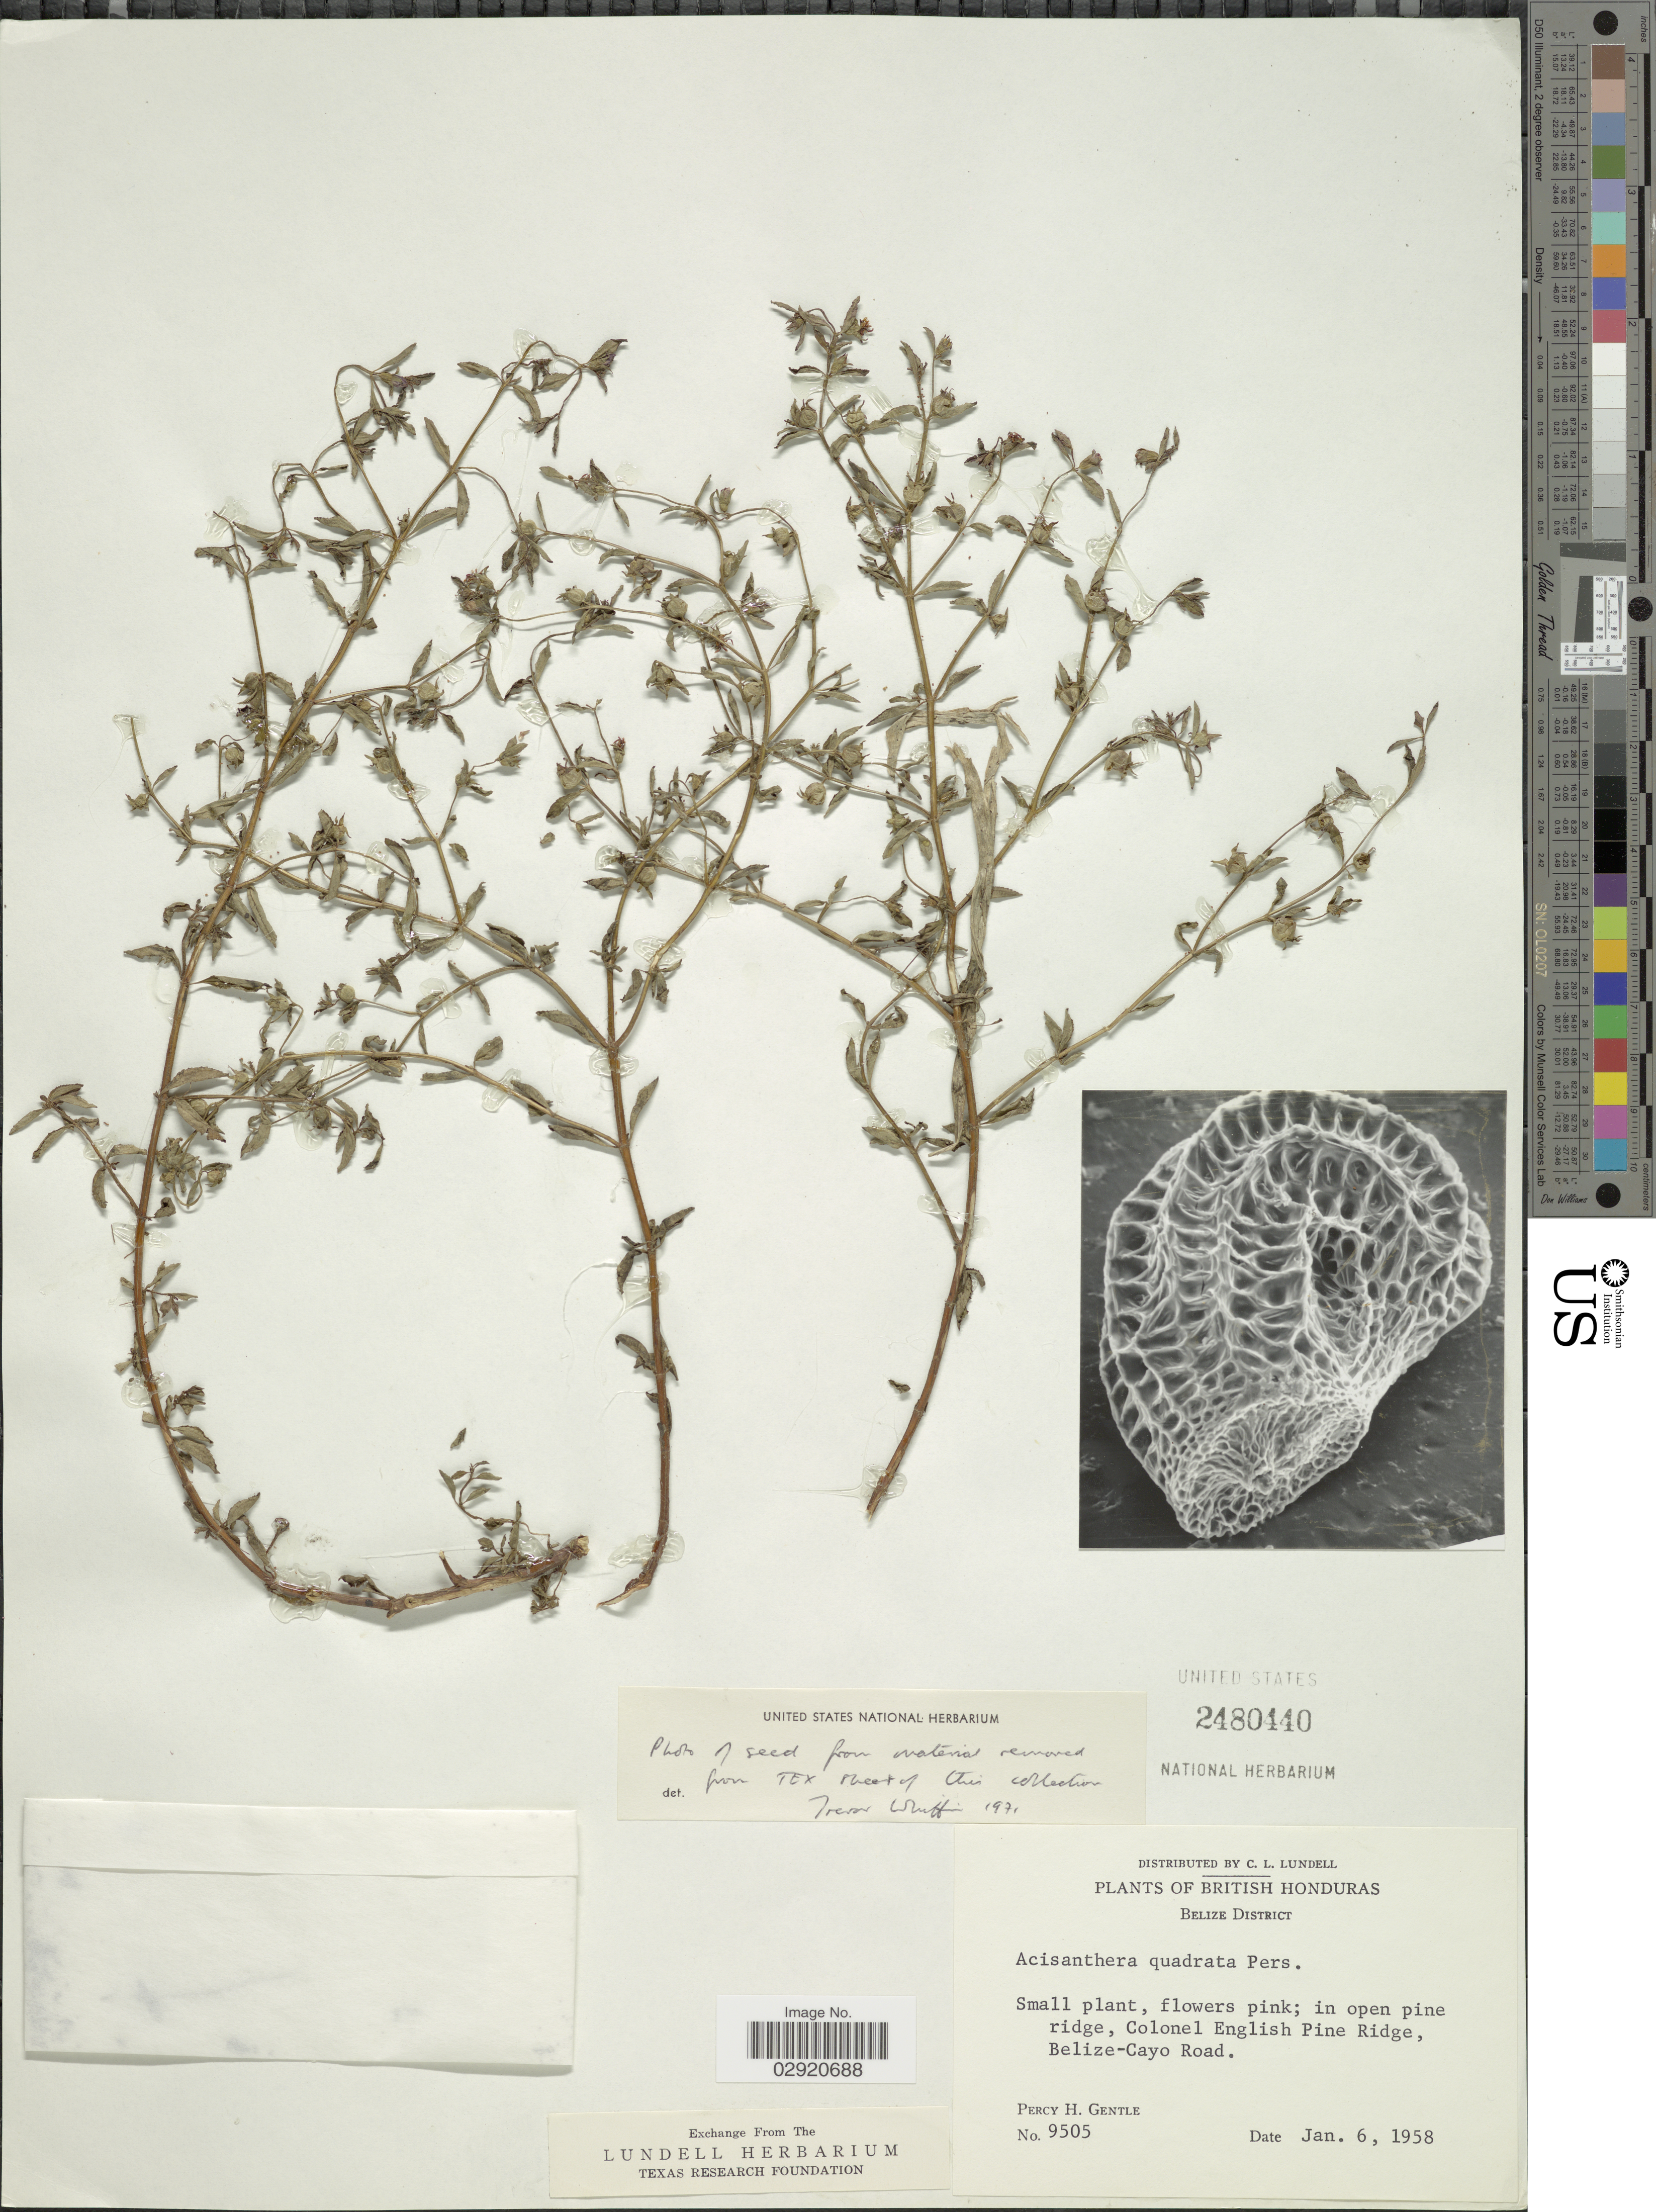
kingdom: Plantae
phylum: Tracheophyta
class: Magnoliopsida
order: Myrtales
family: Melastomataceae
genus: Acisanthera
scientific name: Acisanthera erecta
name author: Gleason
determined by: Nunes da Silva, Diego, (RB), Jardim Botanico do Rio de Janeiro - Herbario (BRAZIL)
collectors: P. H. Gentle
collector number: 9505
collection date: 1958-01-06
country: Belize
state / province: Belize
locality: British Honduras. Belize District. Colonel English Pine Ridge, Belize-Cayo Road.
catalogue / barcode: US 2480440